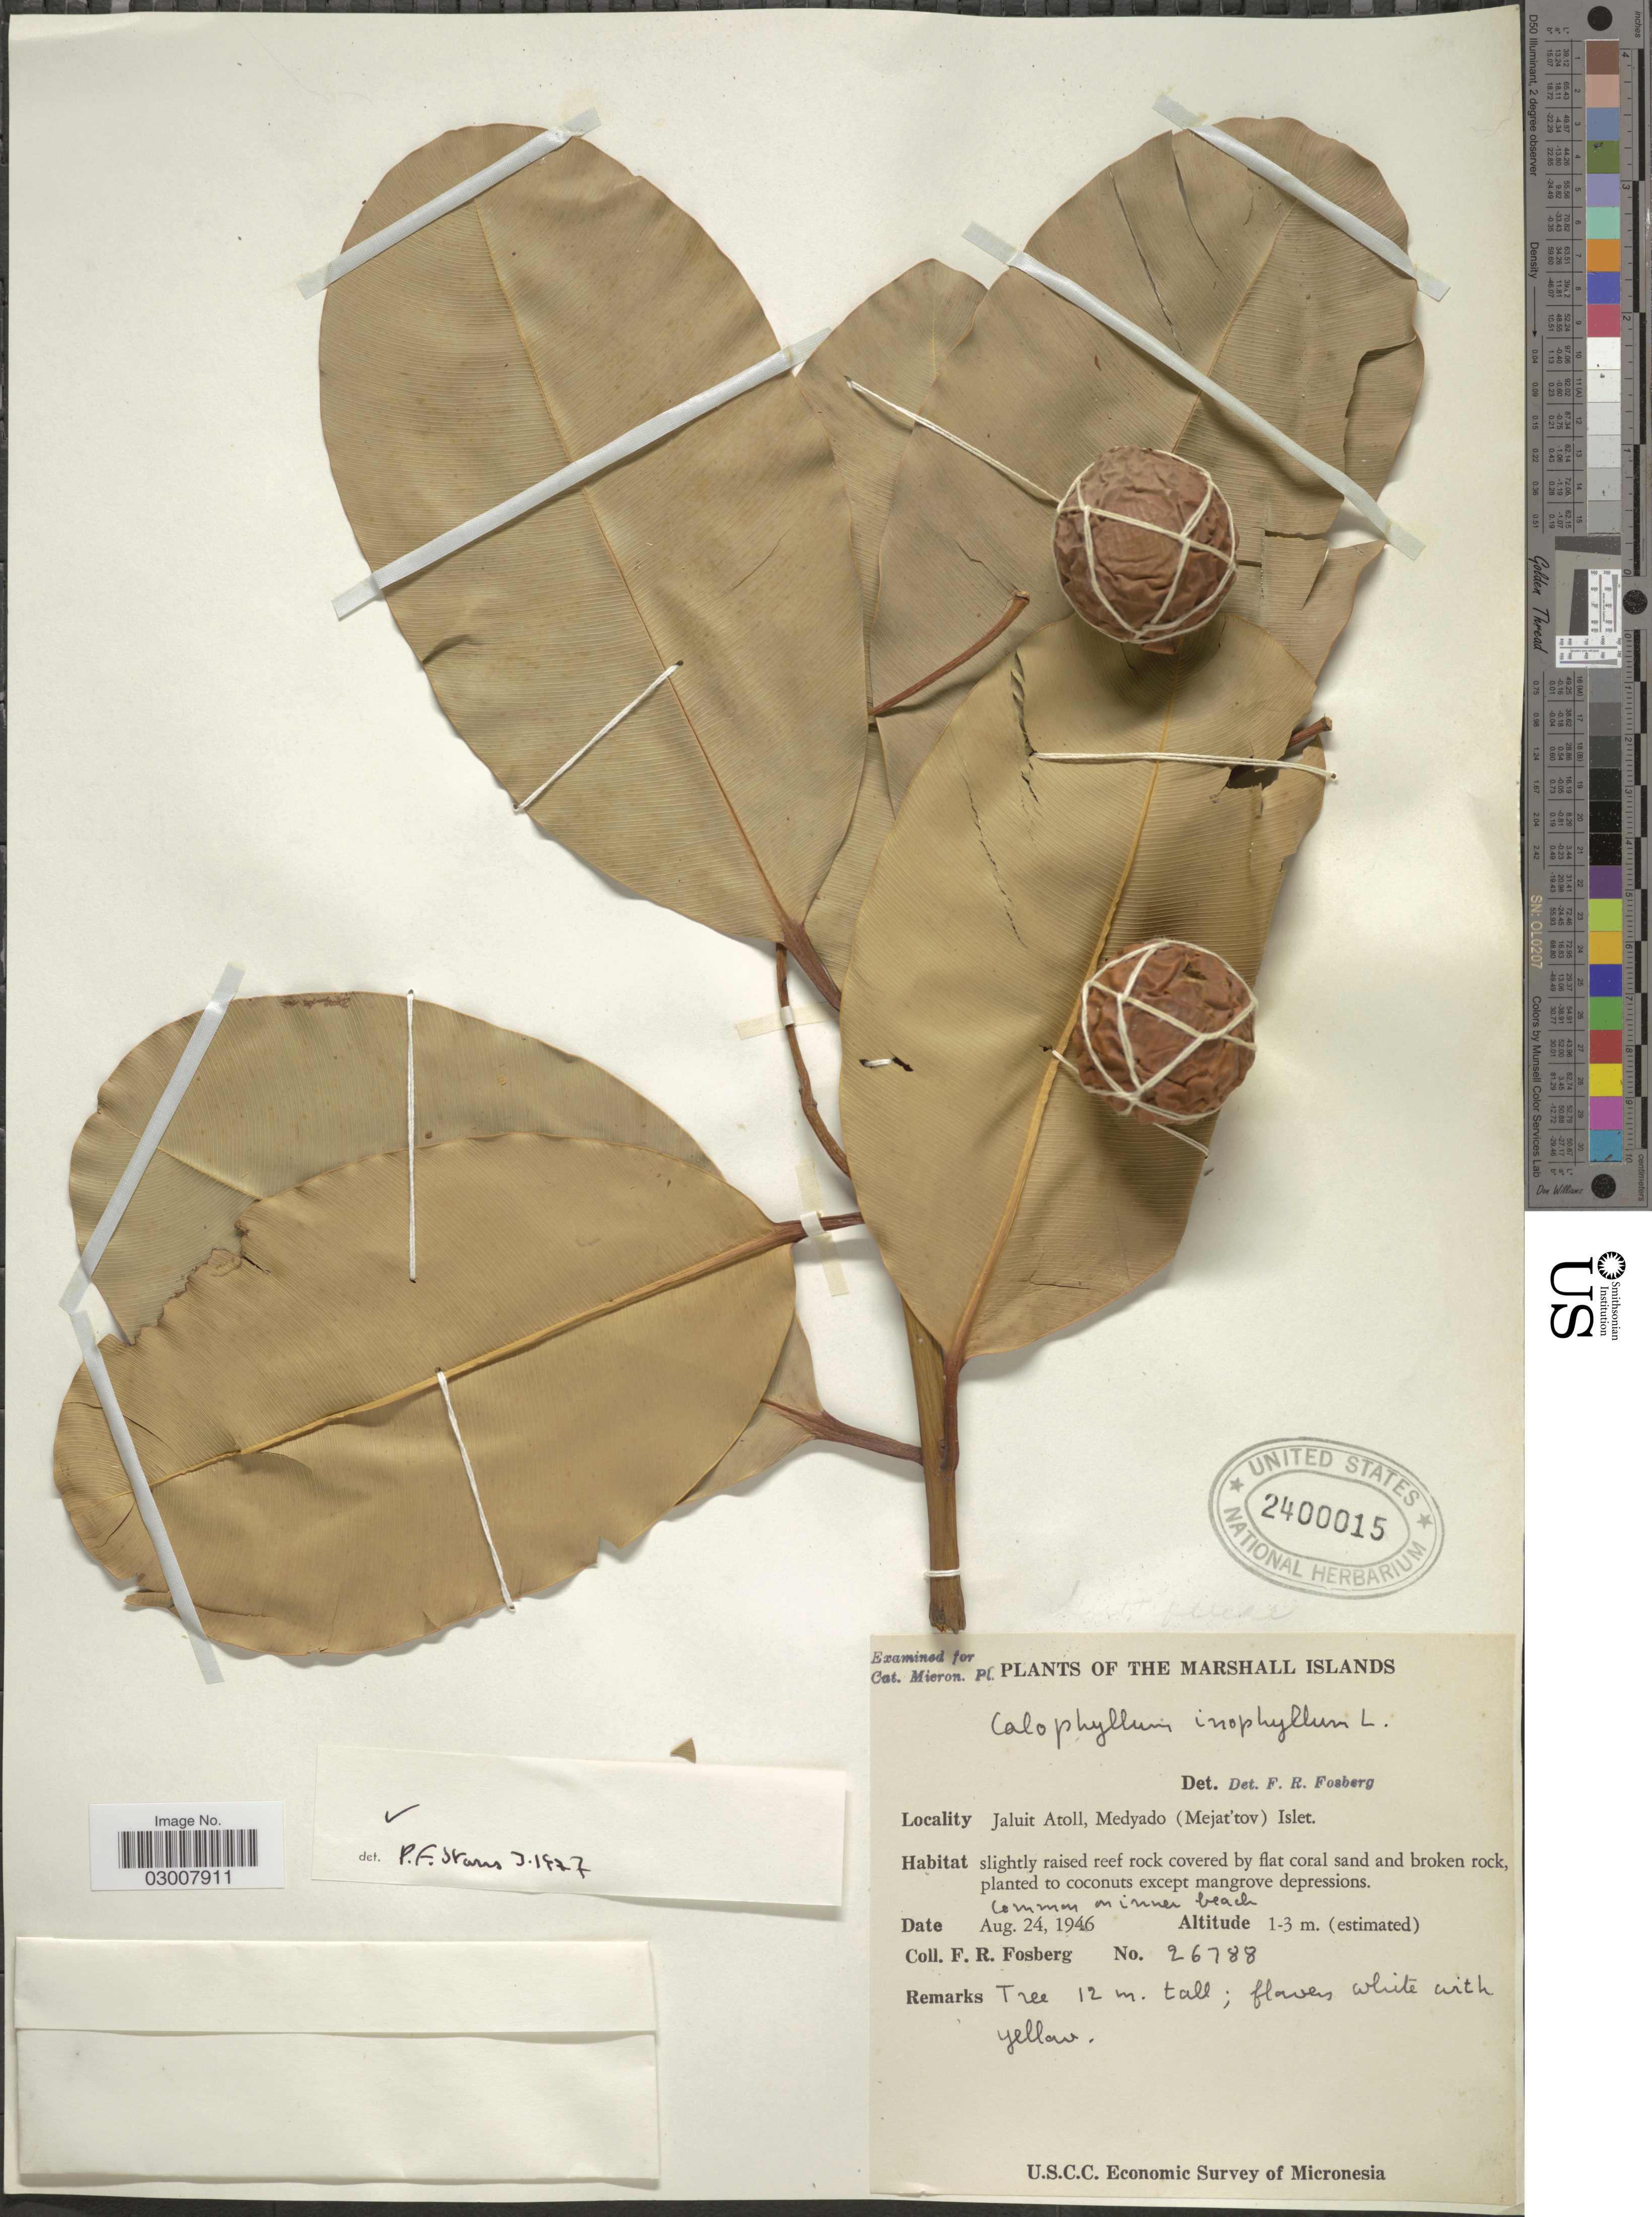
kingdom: Plantae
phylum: Tracheophyta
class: Magnoliopsida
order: Malpighiales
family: Calophyllaceae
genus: Calophyllum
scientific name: Calophyllum inophyllum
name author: L.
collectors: F. R. Fosberg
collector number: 26788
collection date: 1946-08-24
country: Marshall Islands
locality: Jaluit Atoll, Medyado (Mejat'tov) Islet.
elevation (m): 1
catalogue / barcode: US 2400015